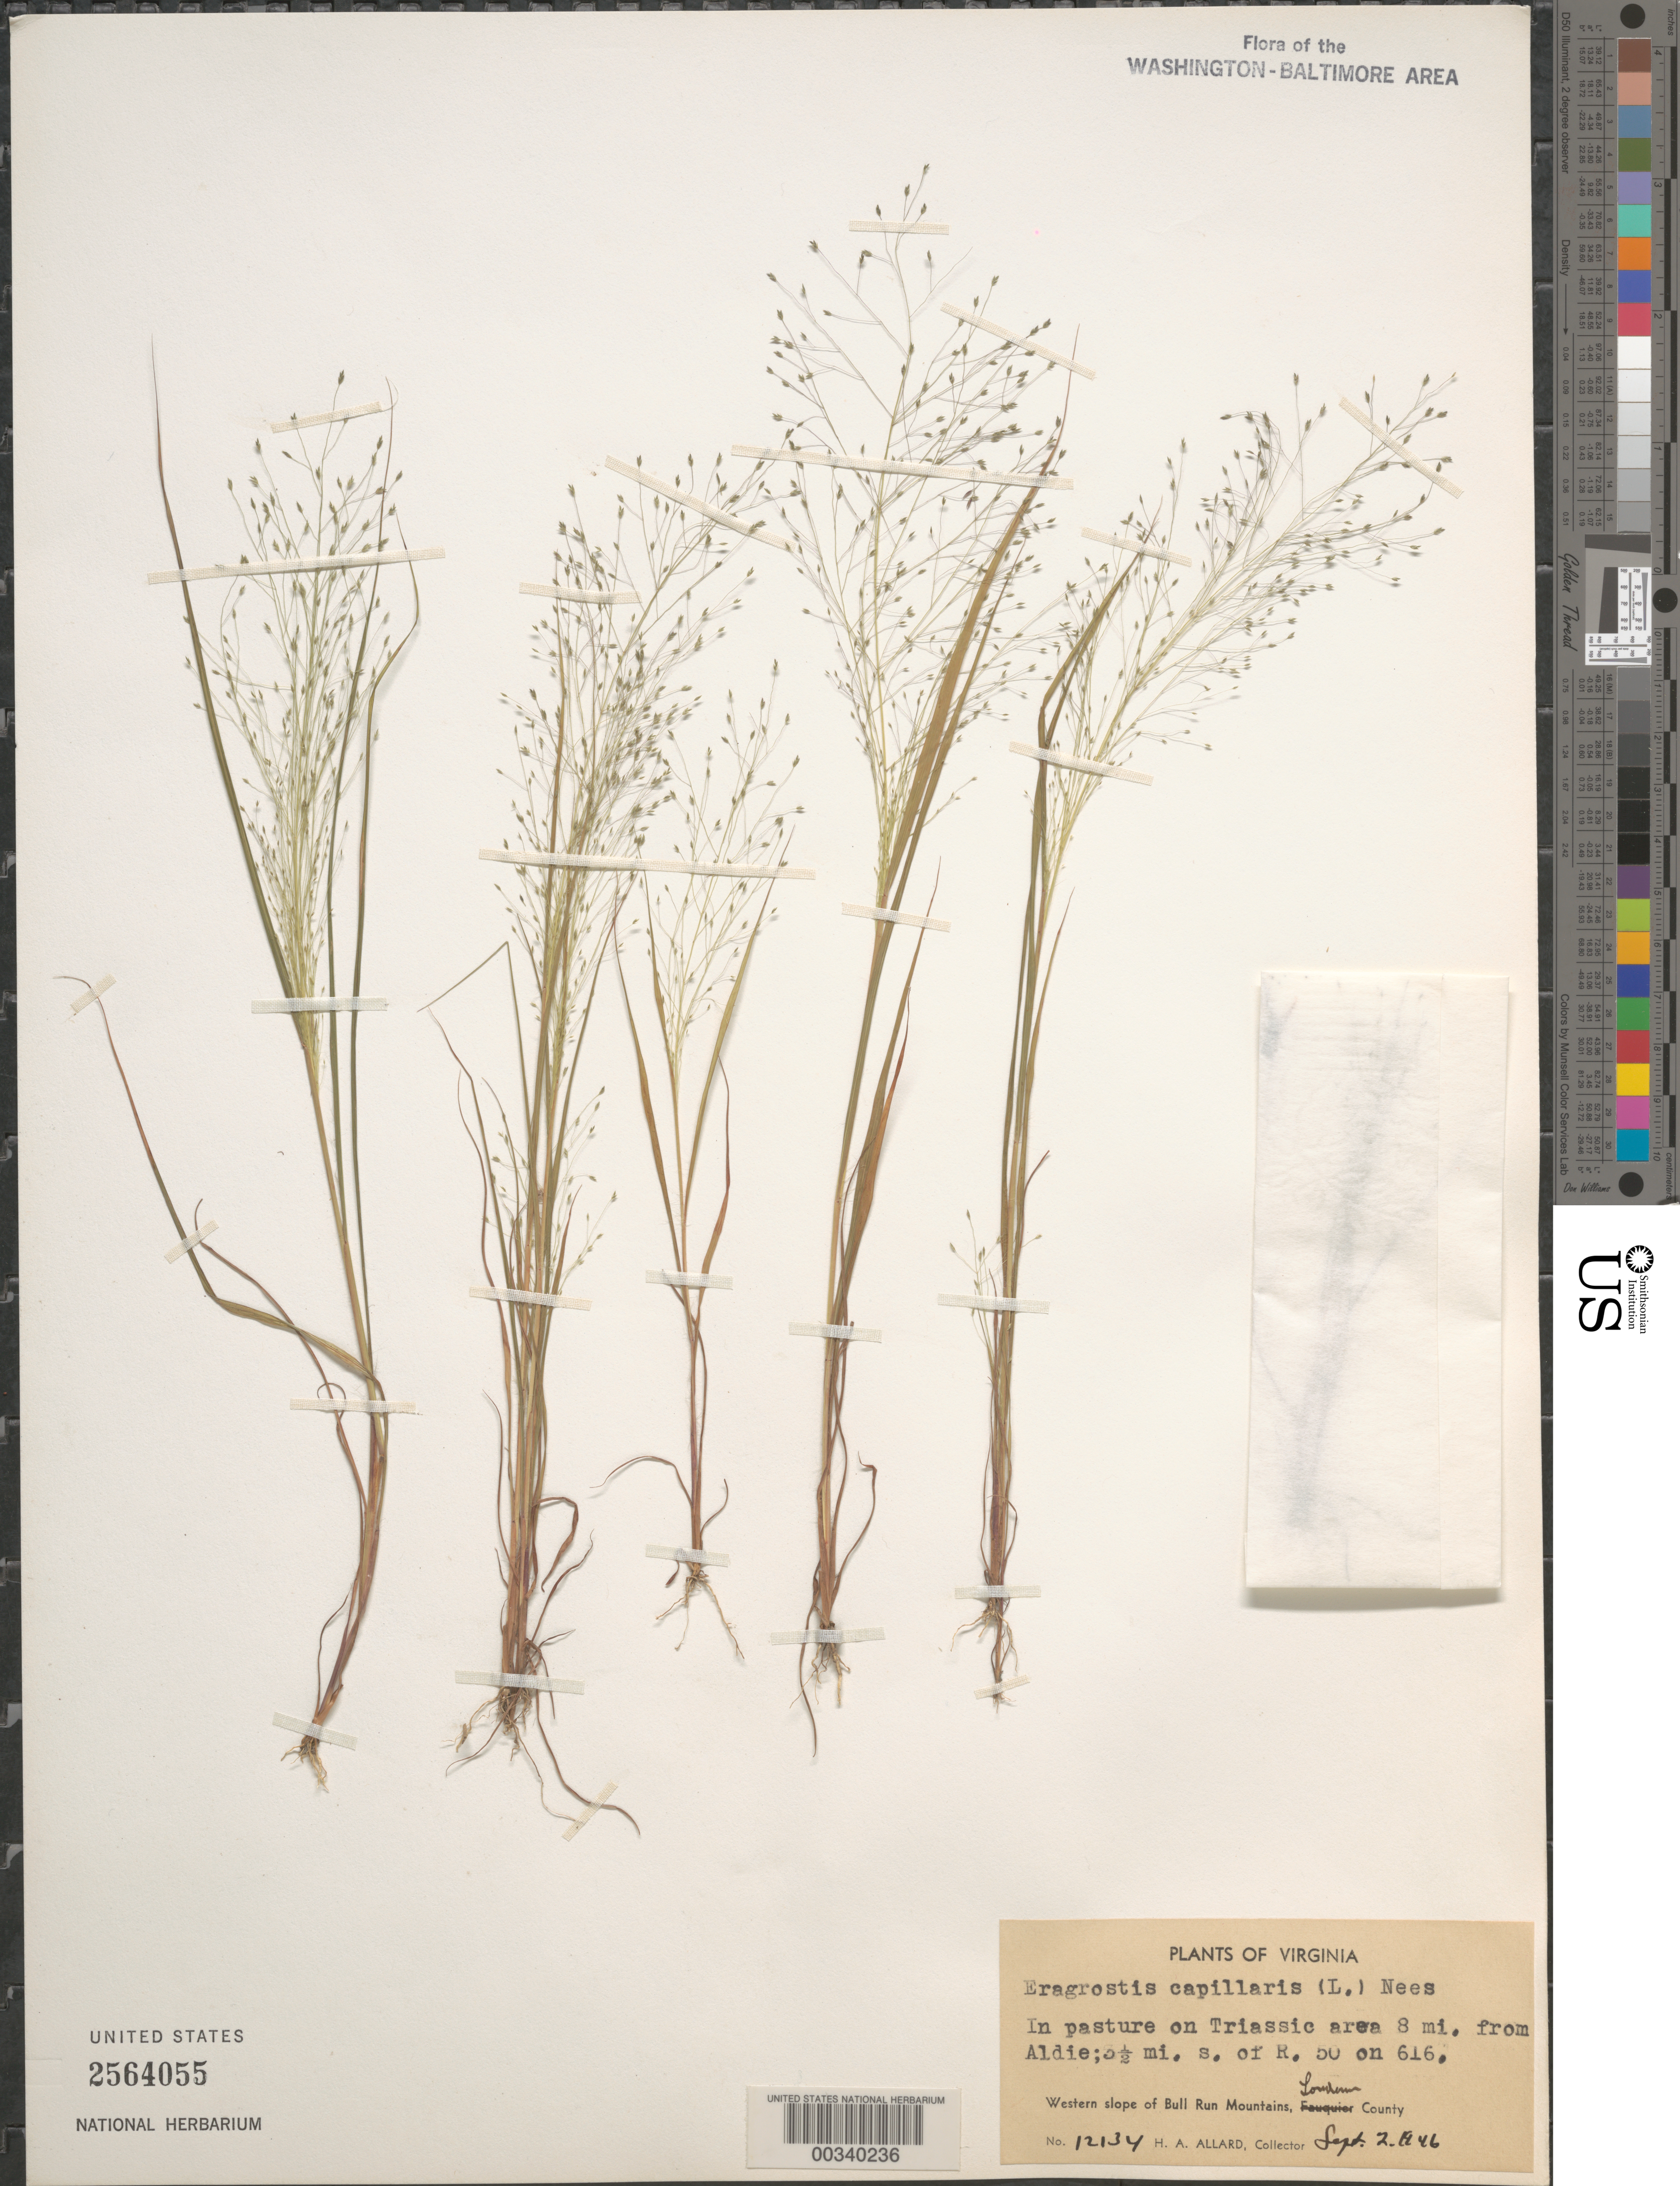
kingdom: Plantae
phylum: Tracheophyta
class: Liliopsida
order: Poales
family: Poaceae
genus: Eragrostis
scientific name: Eragrostis capillaris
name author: (L.) Nees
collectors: H. A. Allard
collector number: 12134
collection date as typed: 02 Sep 1946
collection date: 1946-09-02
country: United States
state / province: Virginia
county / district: Loudoun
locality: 8 Mi from Aldie, 3.5 M S of Rt 50 on 616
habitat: In pasture on Triassic area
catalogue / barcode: US 2564055